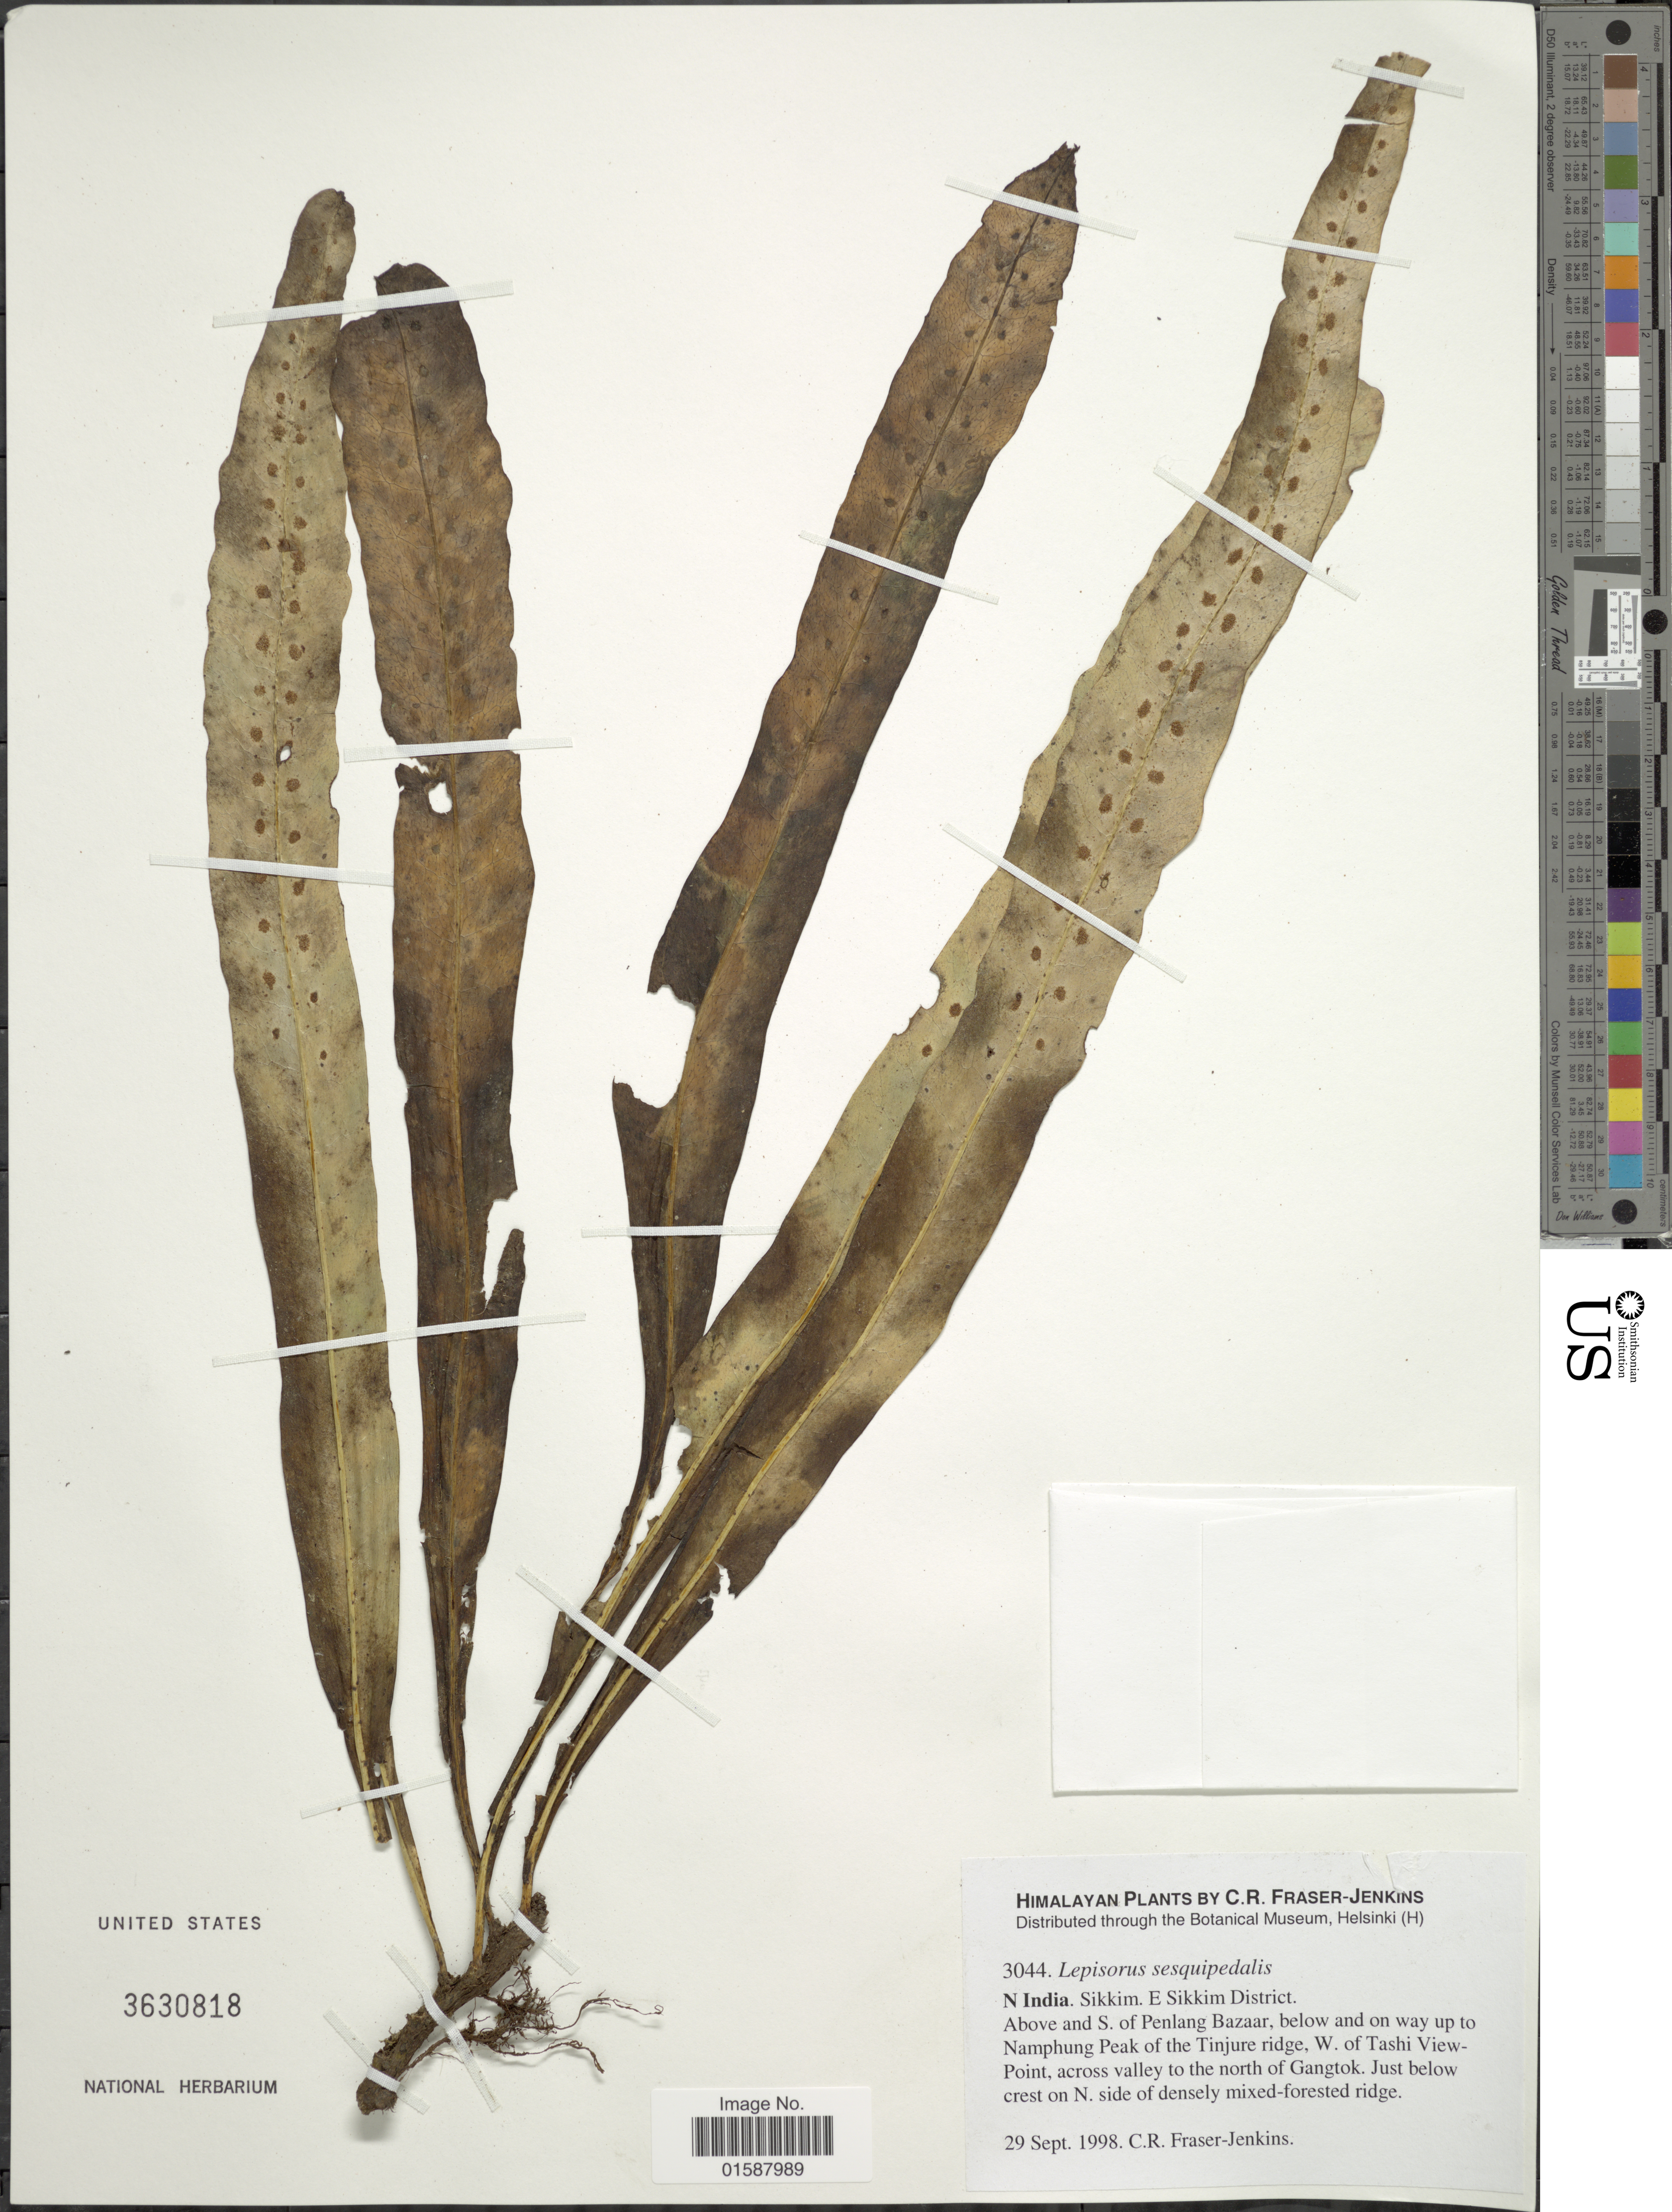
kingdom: Plantae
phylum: Tracheophyta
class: Polypodiopsida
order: Polypodiales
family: Polypodiaceae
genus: Lepisorus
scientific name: Lepisorus sesquipedalis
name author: (J. Sm.) Fraser-Jenk.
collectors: C. R. Fraser-Jenkins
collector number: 3044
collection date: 1998-09-29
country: India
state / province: Sikkim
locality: Himalayan. N India. E Sikkim District. Above and S. of Penlang Bazaar, below and on way up to Namphung Peak of the Tinjure ridge, W. of Tashi View-Point, across valley to the north of Gangtok. Just below crest on N. side of densely mixed-forested ridge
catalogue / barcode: US 3630818